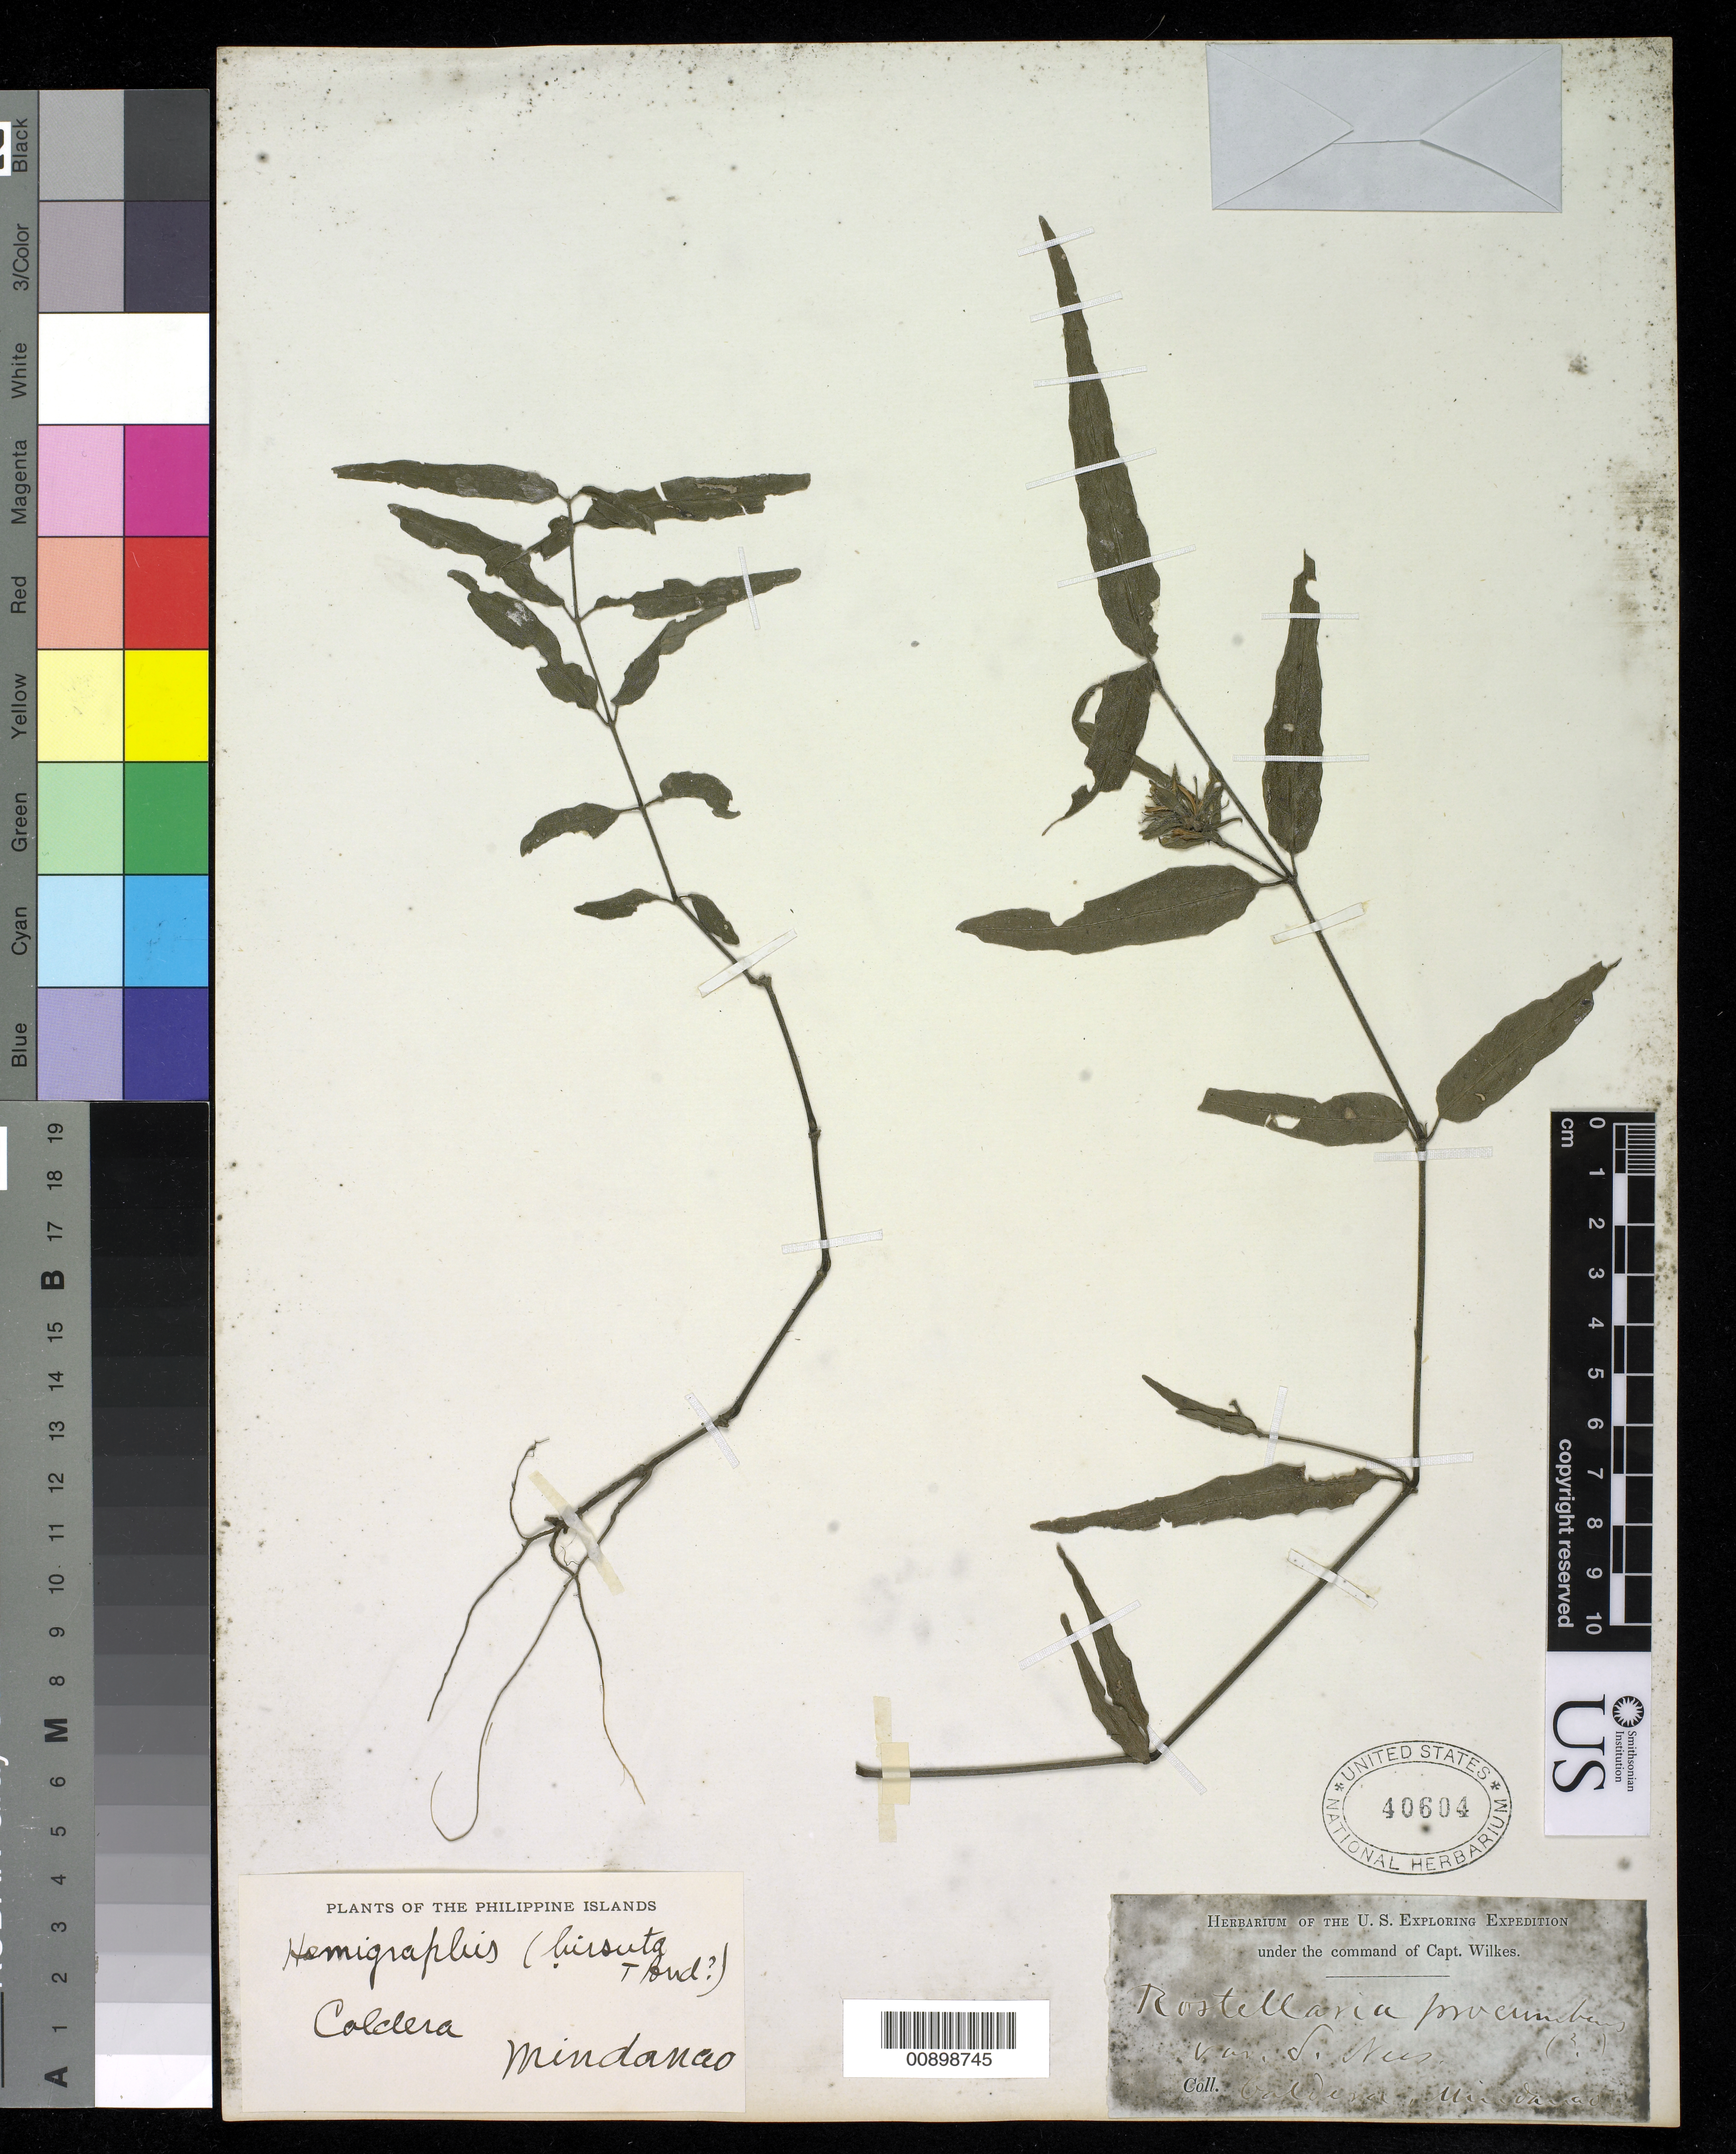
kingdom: Plantae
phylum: Tracheophyta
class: Magnoliopsida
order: Lamiales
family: Acanthaceae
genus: Hemigraphis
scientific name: Hemigraphis sp.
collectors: Wilkes Explor. Exped.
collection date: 1838/1842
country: Philippines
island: Mindanao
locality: Caldera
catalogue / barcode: US 40604